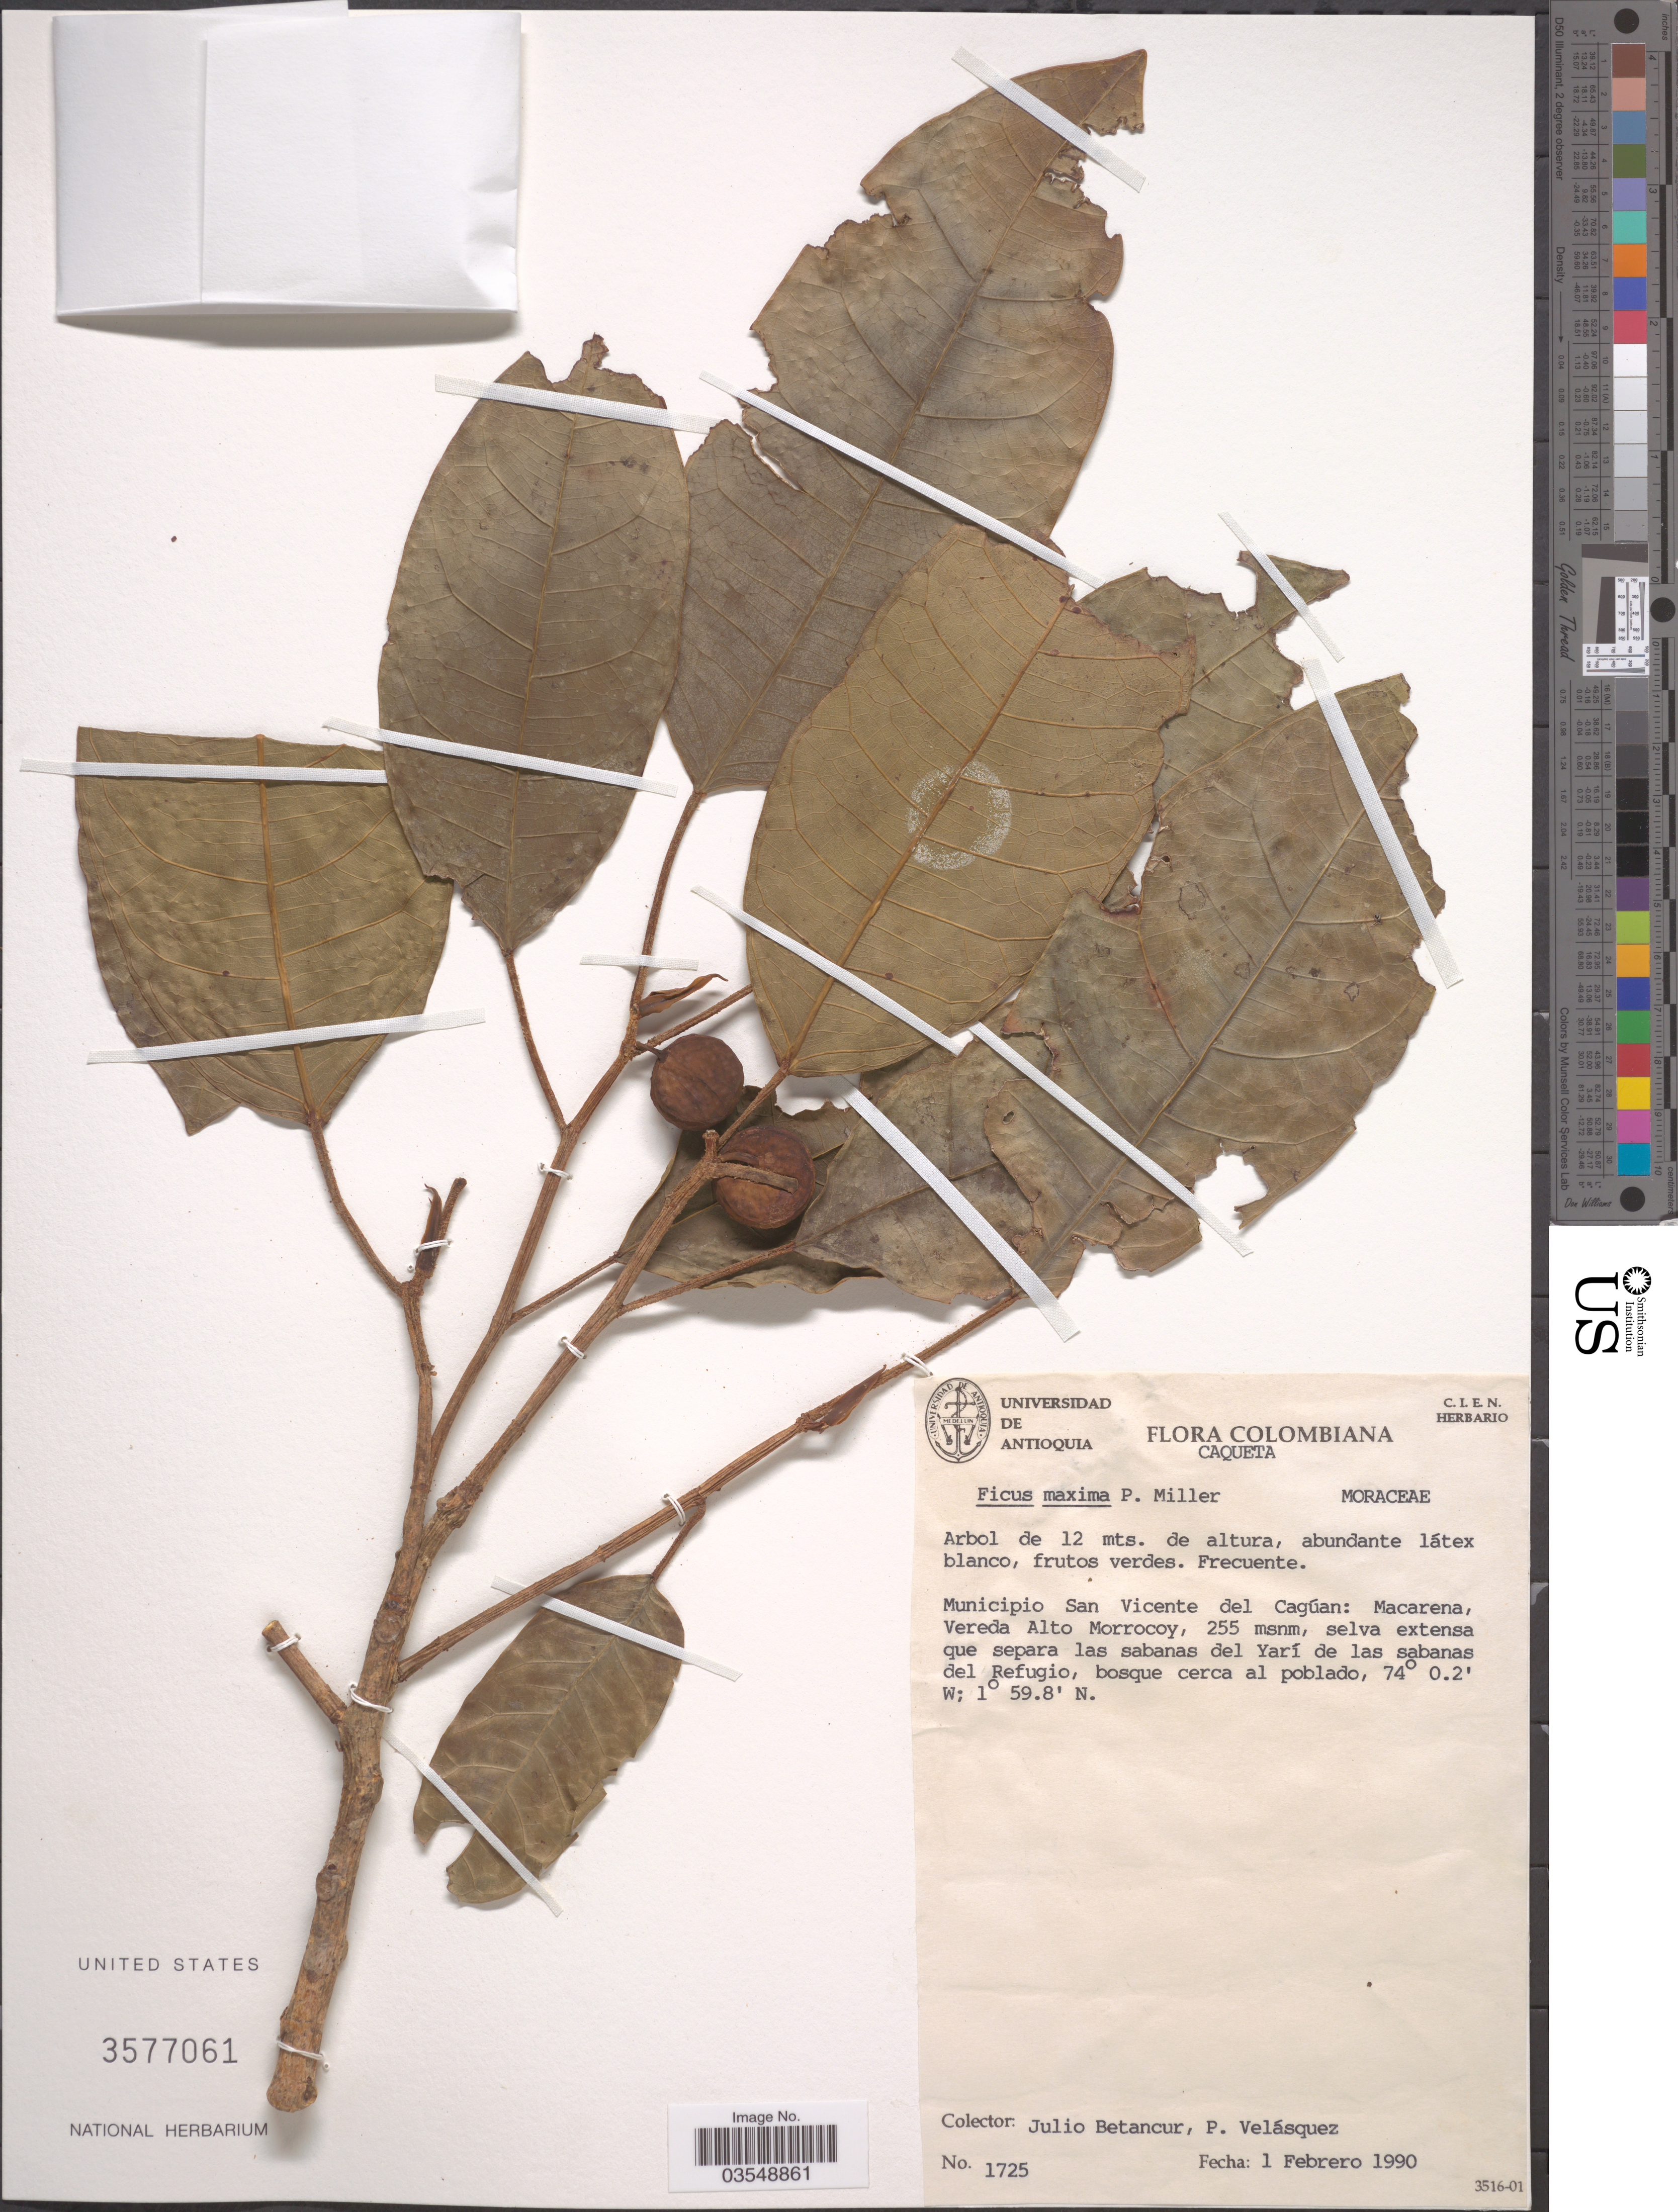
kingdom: Plantae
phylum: Tracheophyta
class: Magnoliopsida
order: Rosales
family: Moraceae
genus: Ficus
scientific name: Ficus radula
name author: Humb. & Bonpl. ex Willd.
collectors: J. Betancur & P. Velasquez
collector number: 1725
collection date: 1990-02-01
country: Colombia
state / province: Caquetá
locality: Municipio San Vicente del Cagúan: Macarena, Vereda Alto Morrocoy, selva extensa que separa las sabanas del Yarí de las sabanas del Refugio.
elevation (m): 255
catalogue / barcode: US 3577061